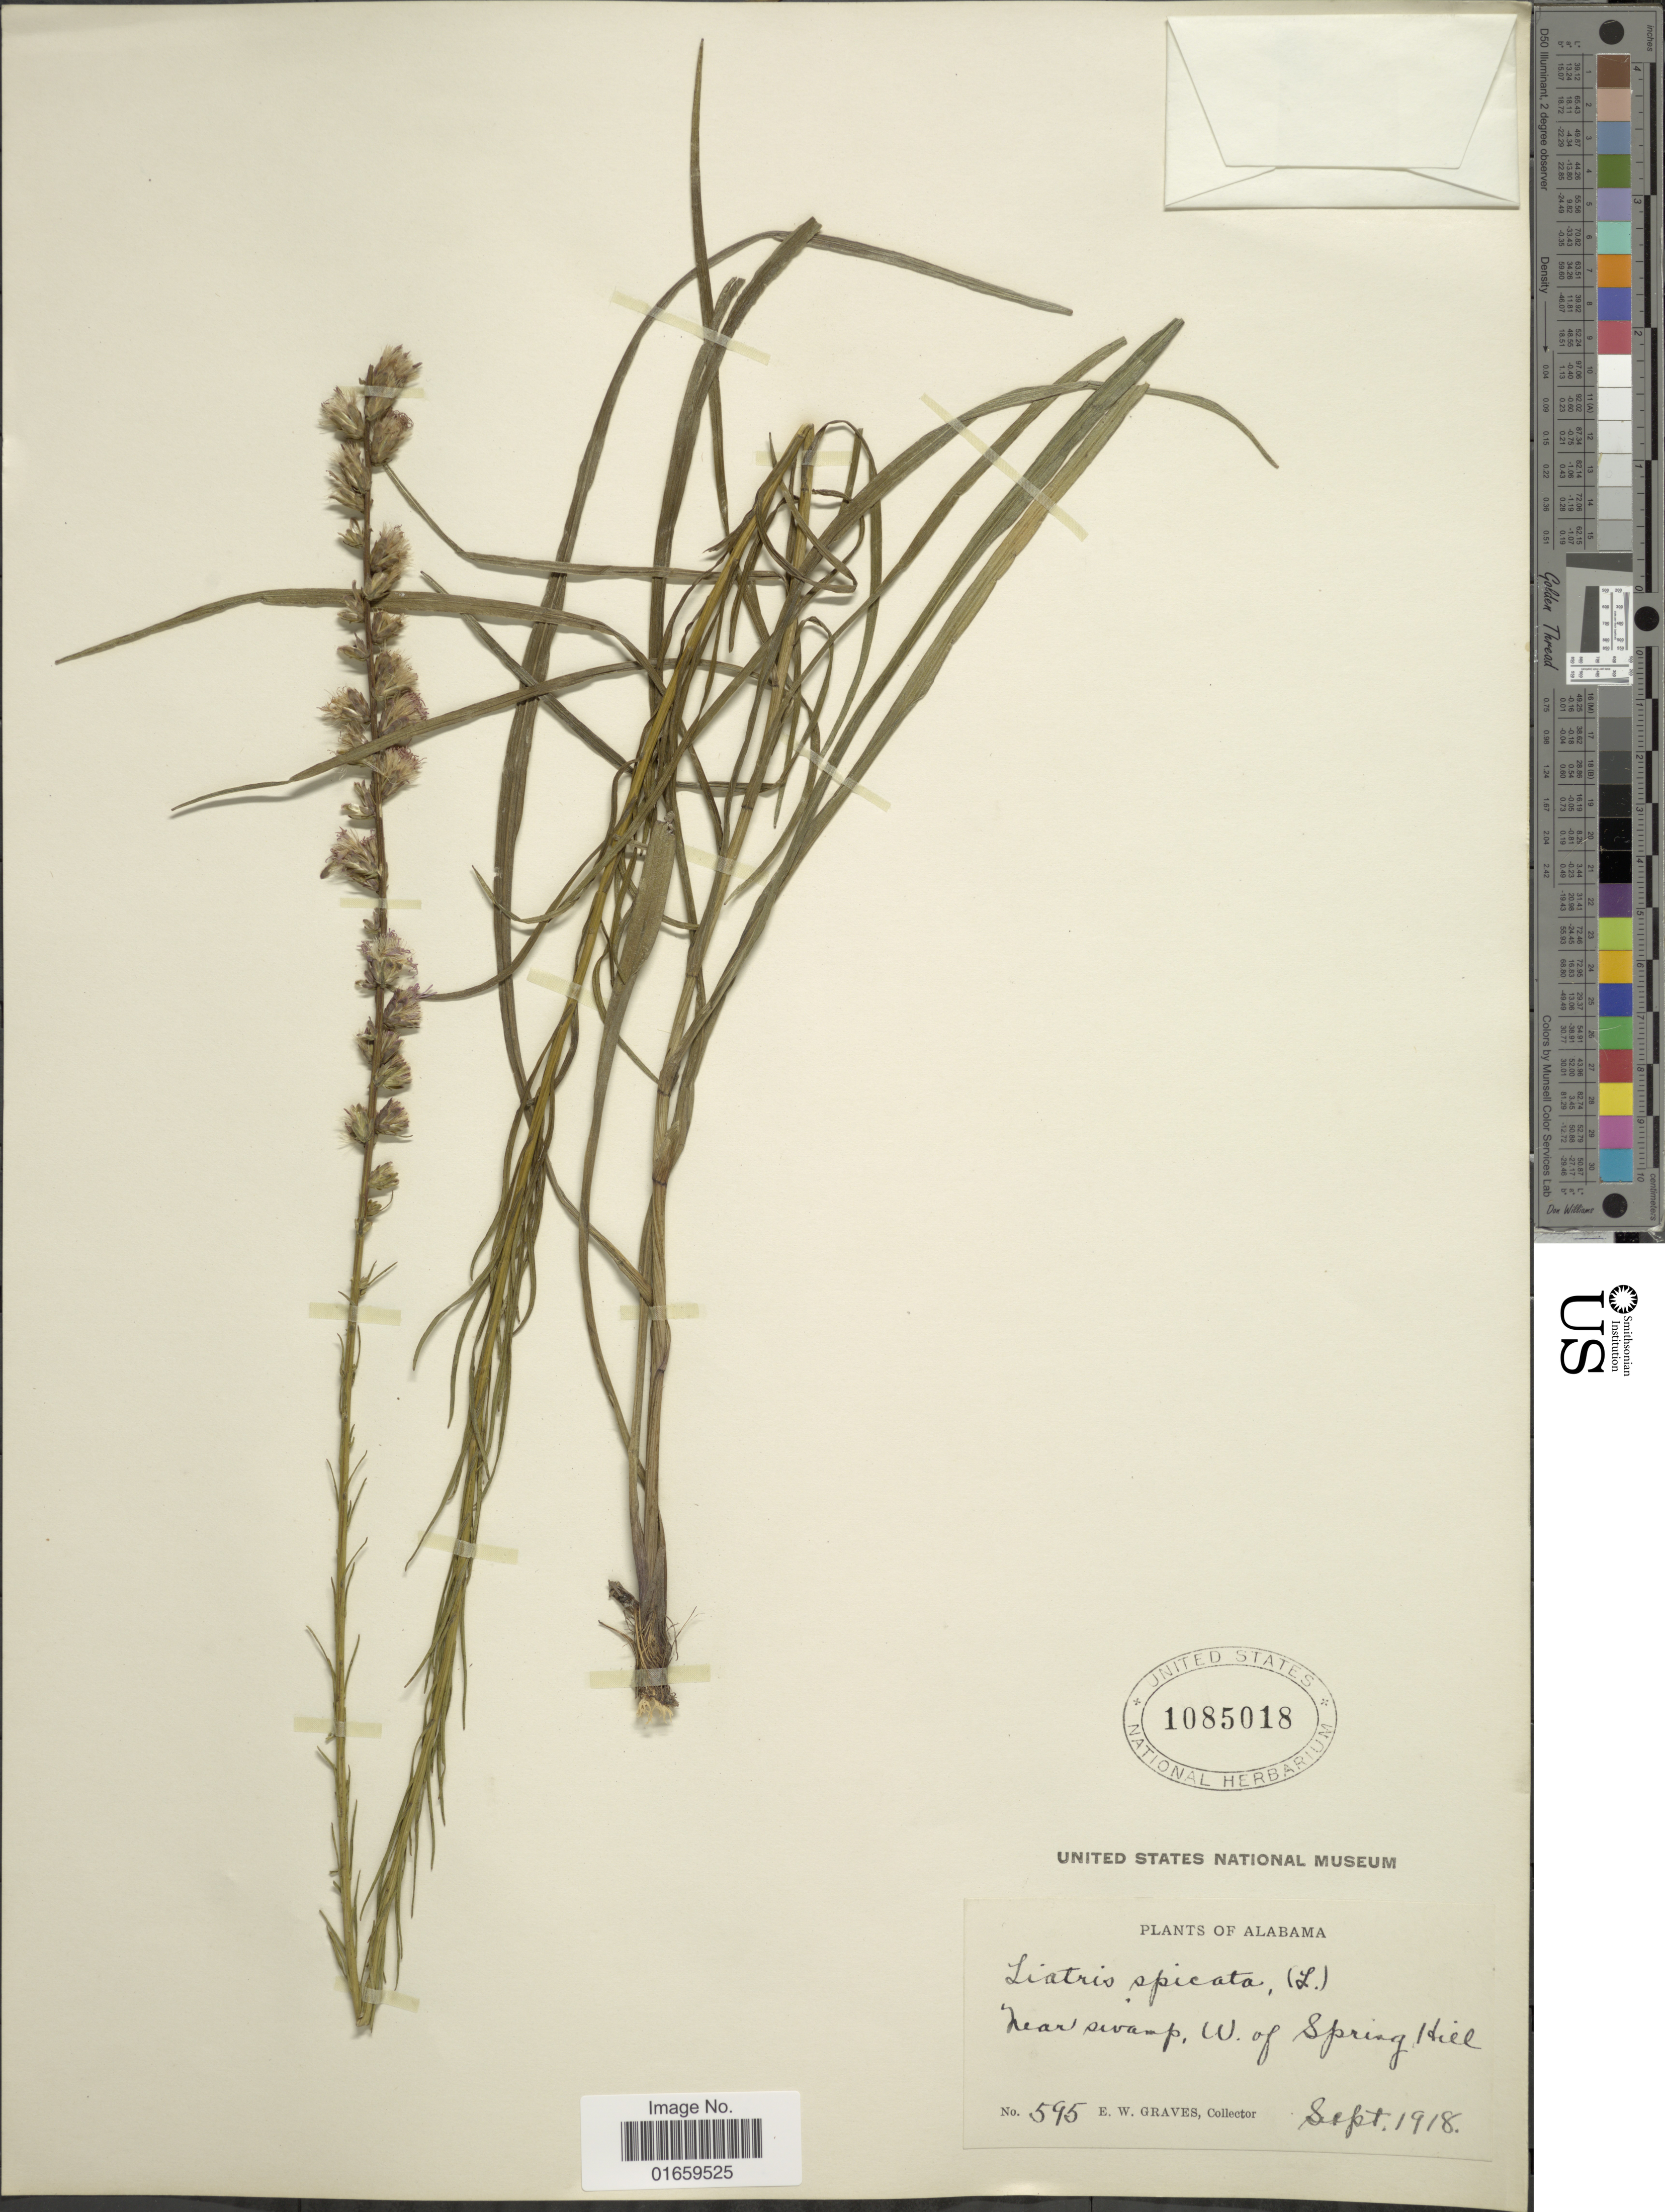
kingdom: Plantae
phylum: Tracheophyta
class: Magnoliopsida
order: Asterales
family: Asteraceae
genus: Liatris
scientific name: Liatris spicata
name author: (L.) Willd.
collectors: E. Graves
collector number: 595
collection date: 1918-09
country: United States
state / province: Alabama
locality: Near Swamp, W. of Spring Hill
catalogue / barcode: US 1085018